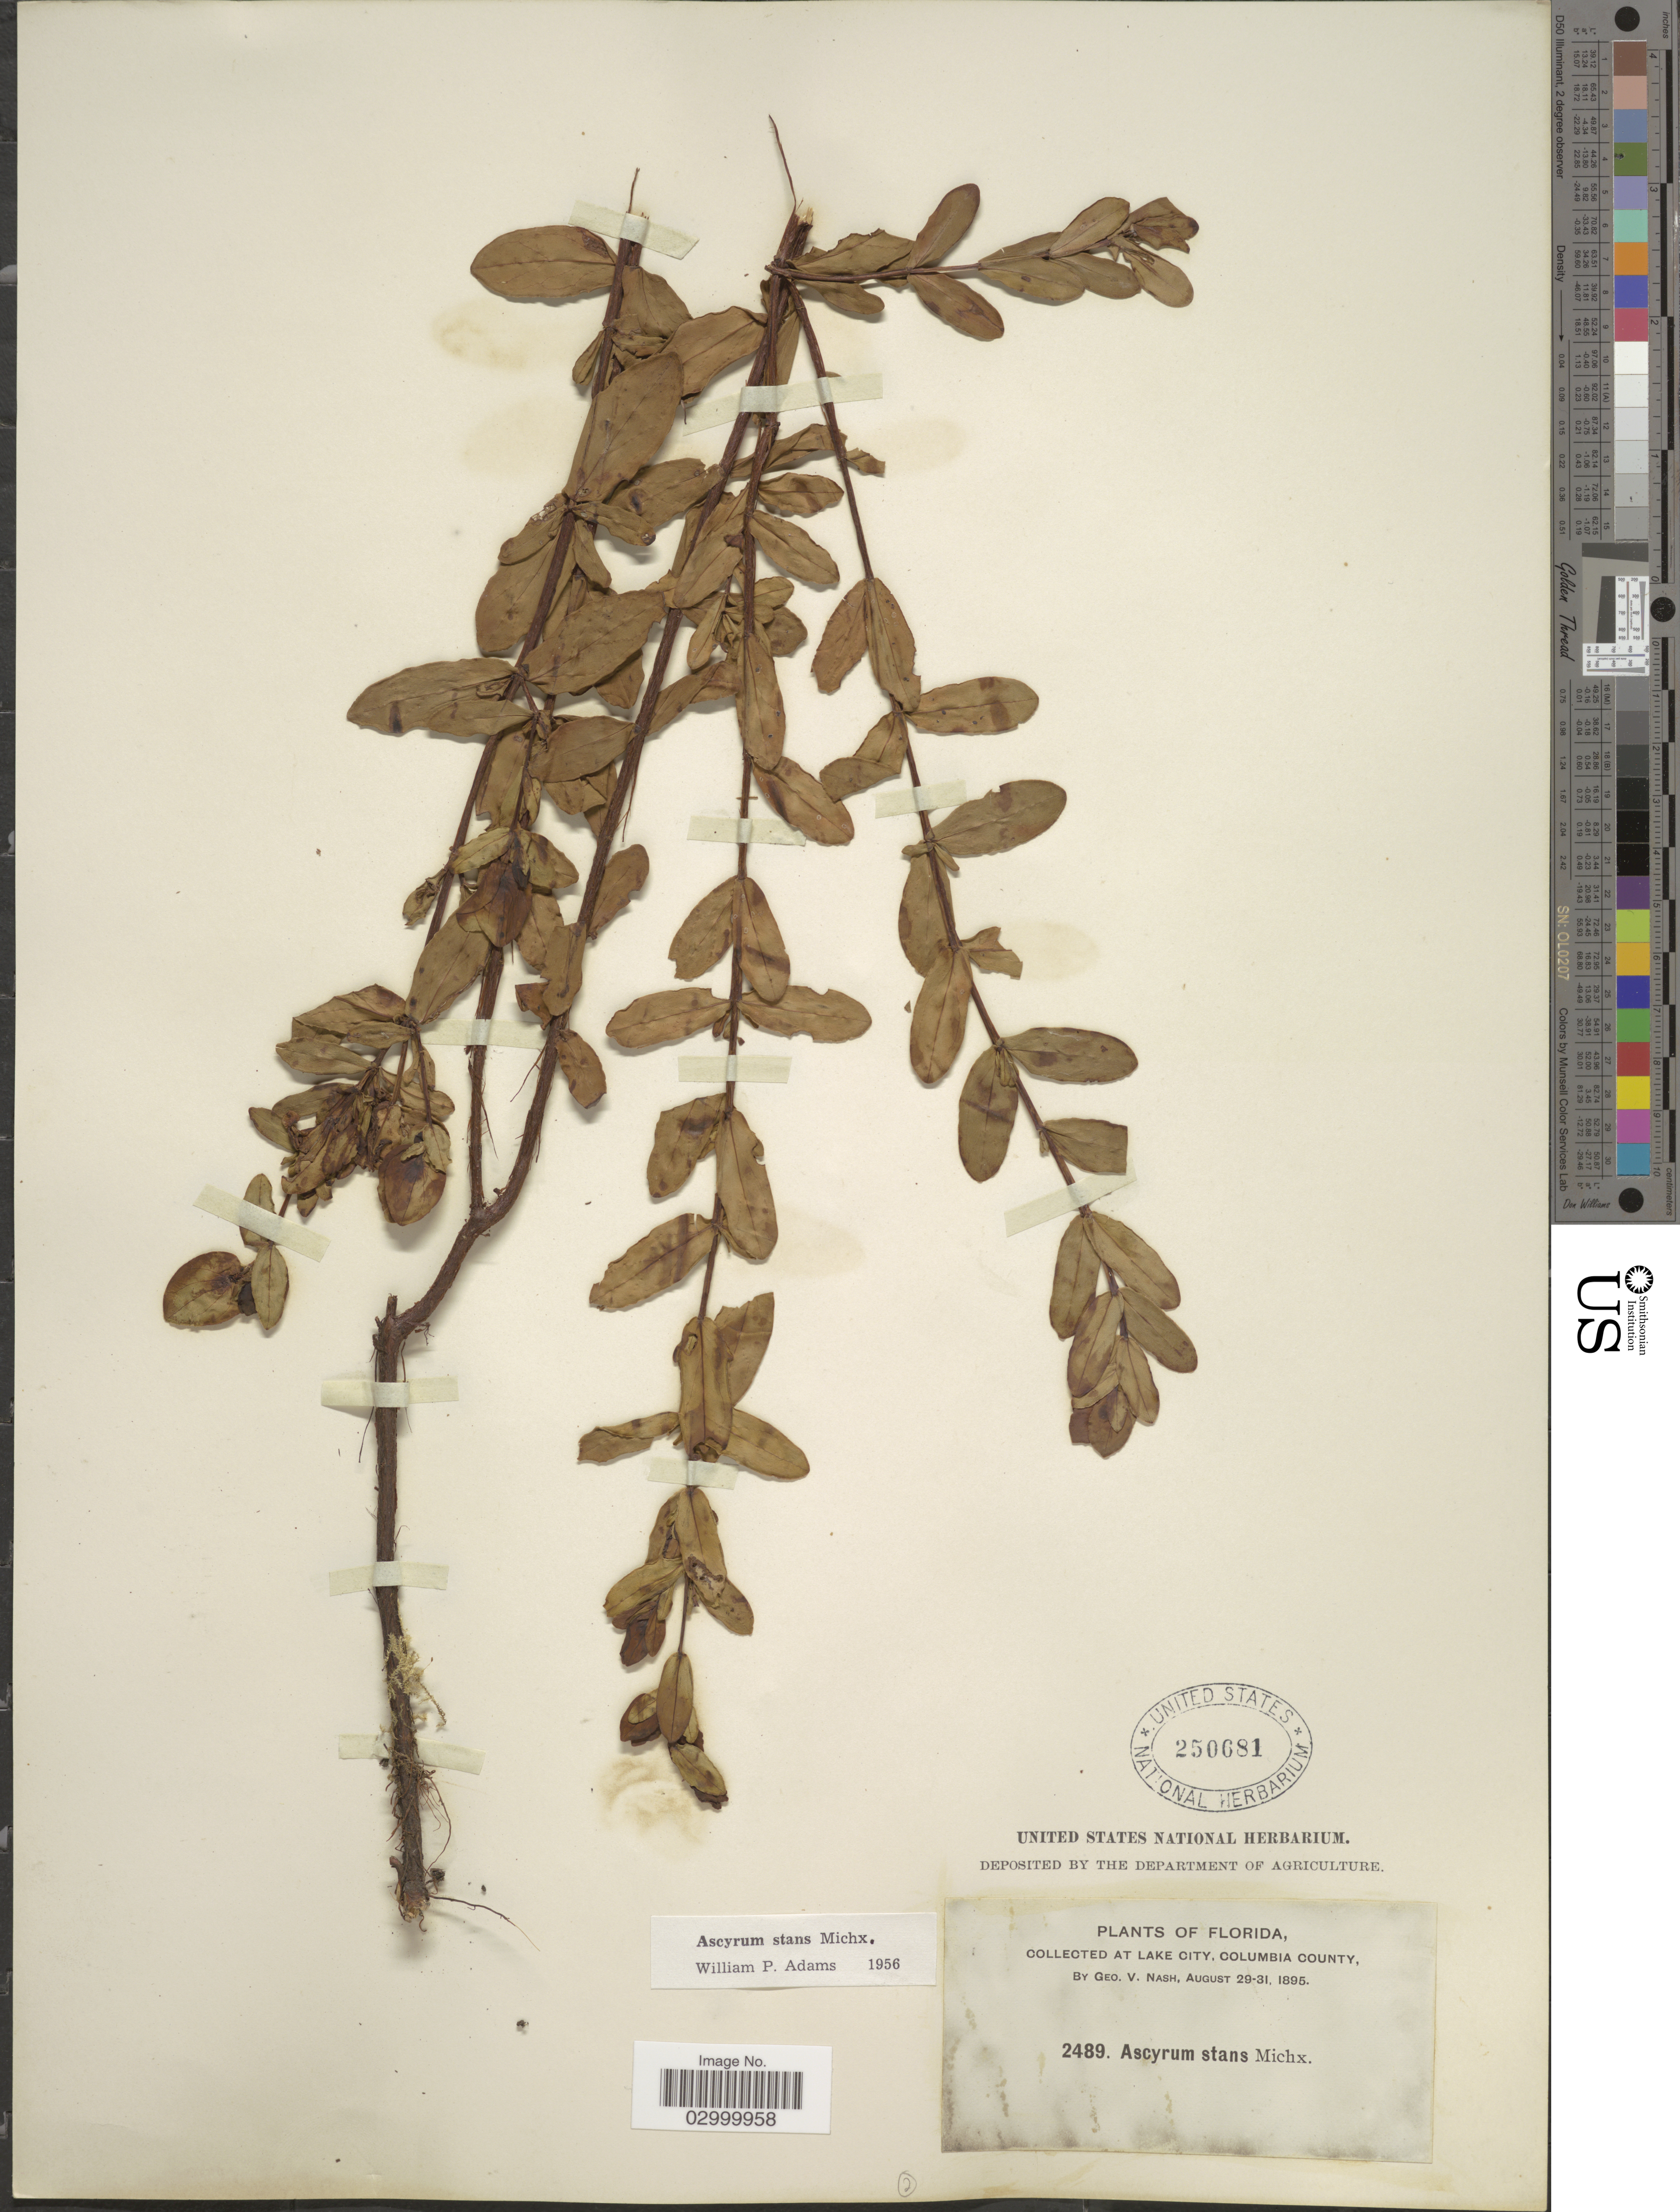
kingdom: Plantae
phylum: Tracheophyta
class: Magnoliopsida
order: Malpighiales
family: Hypericaceae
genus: Hypericum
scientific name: Hypericum crux-andreae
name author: (L.) Crantz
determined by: Strong, Mark T., (BOT), Smithsonian Institution - National Museum of Natural History (UNITED STATES)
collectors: G. V. Nash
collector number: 2489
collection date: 1895-08-29/1895-08-31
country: United States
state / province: Florida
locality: At Lake City, Columbia County.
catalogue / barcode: US 250681